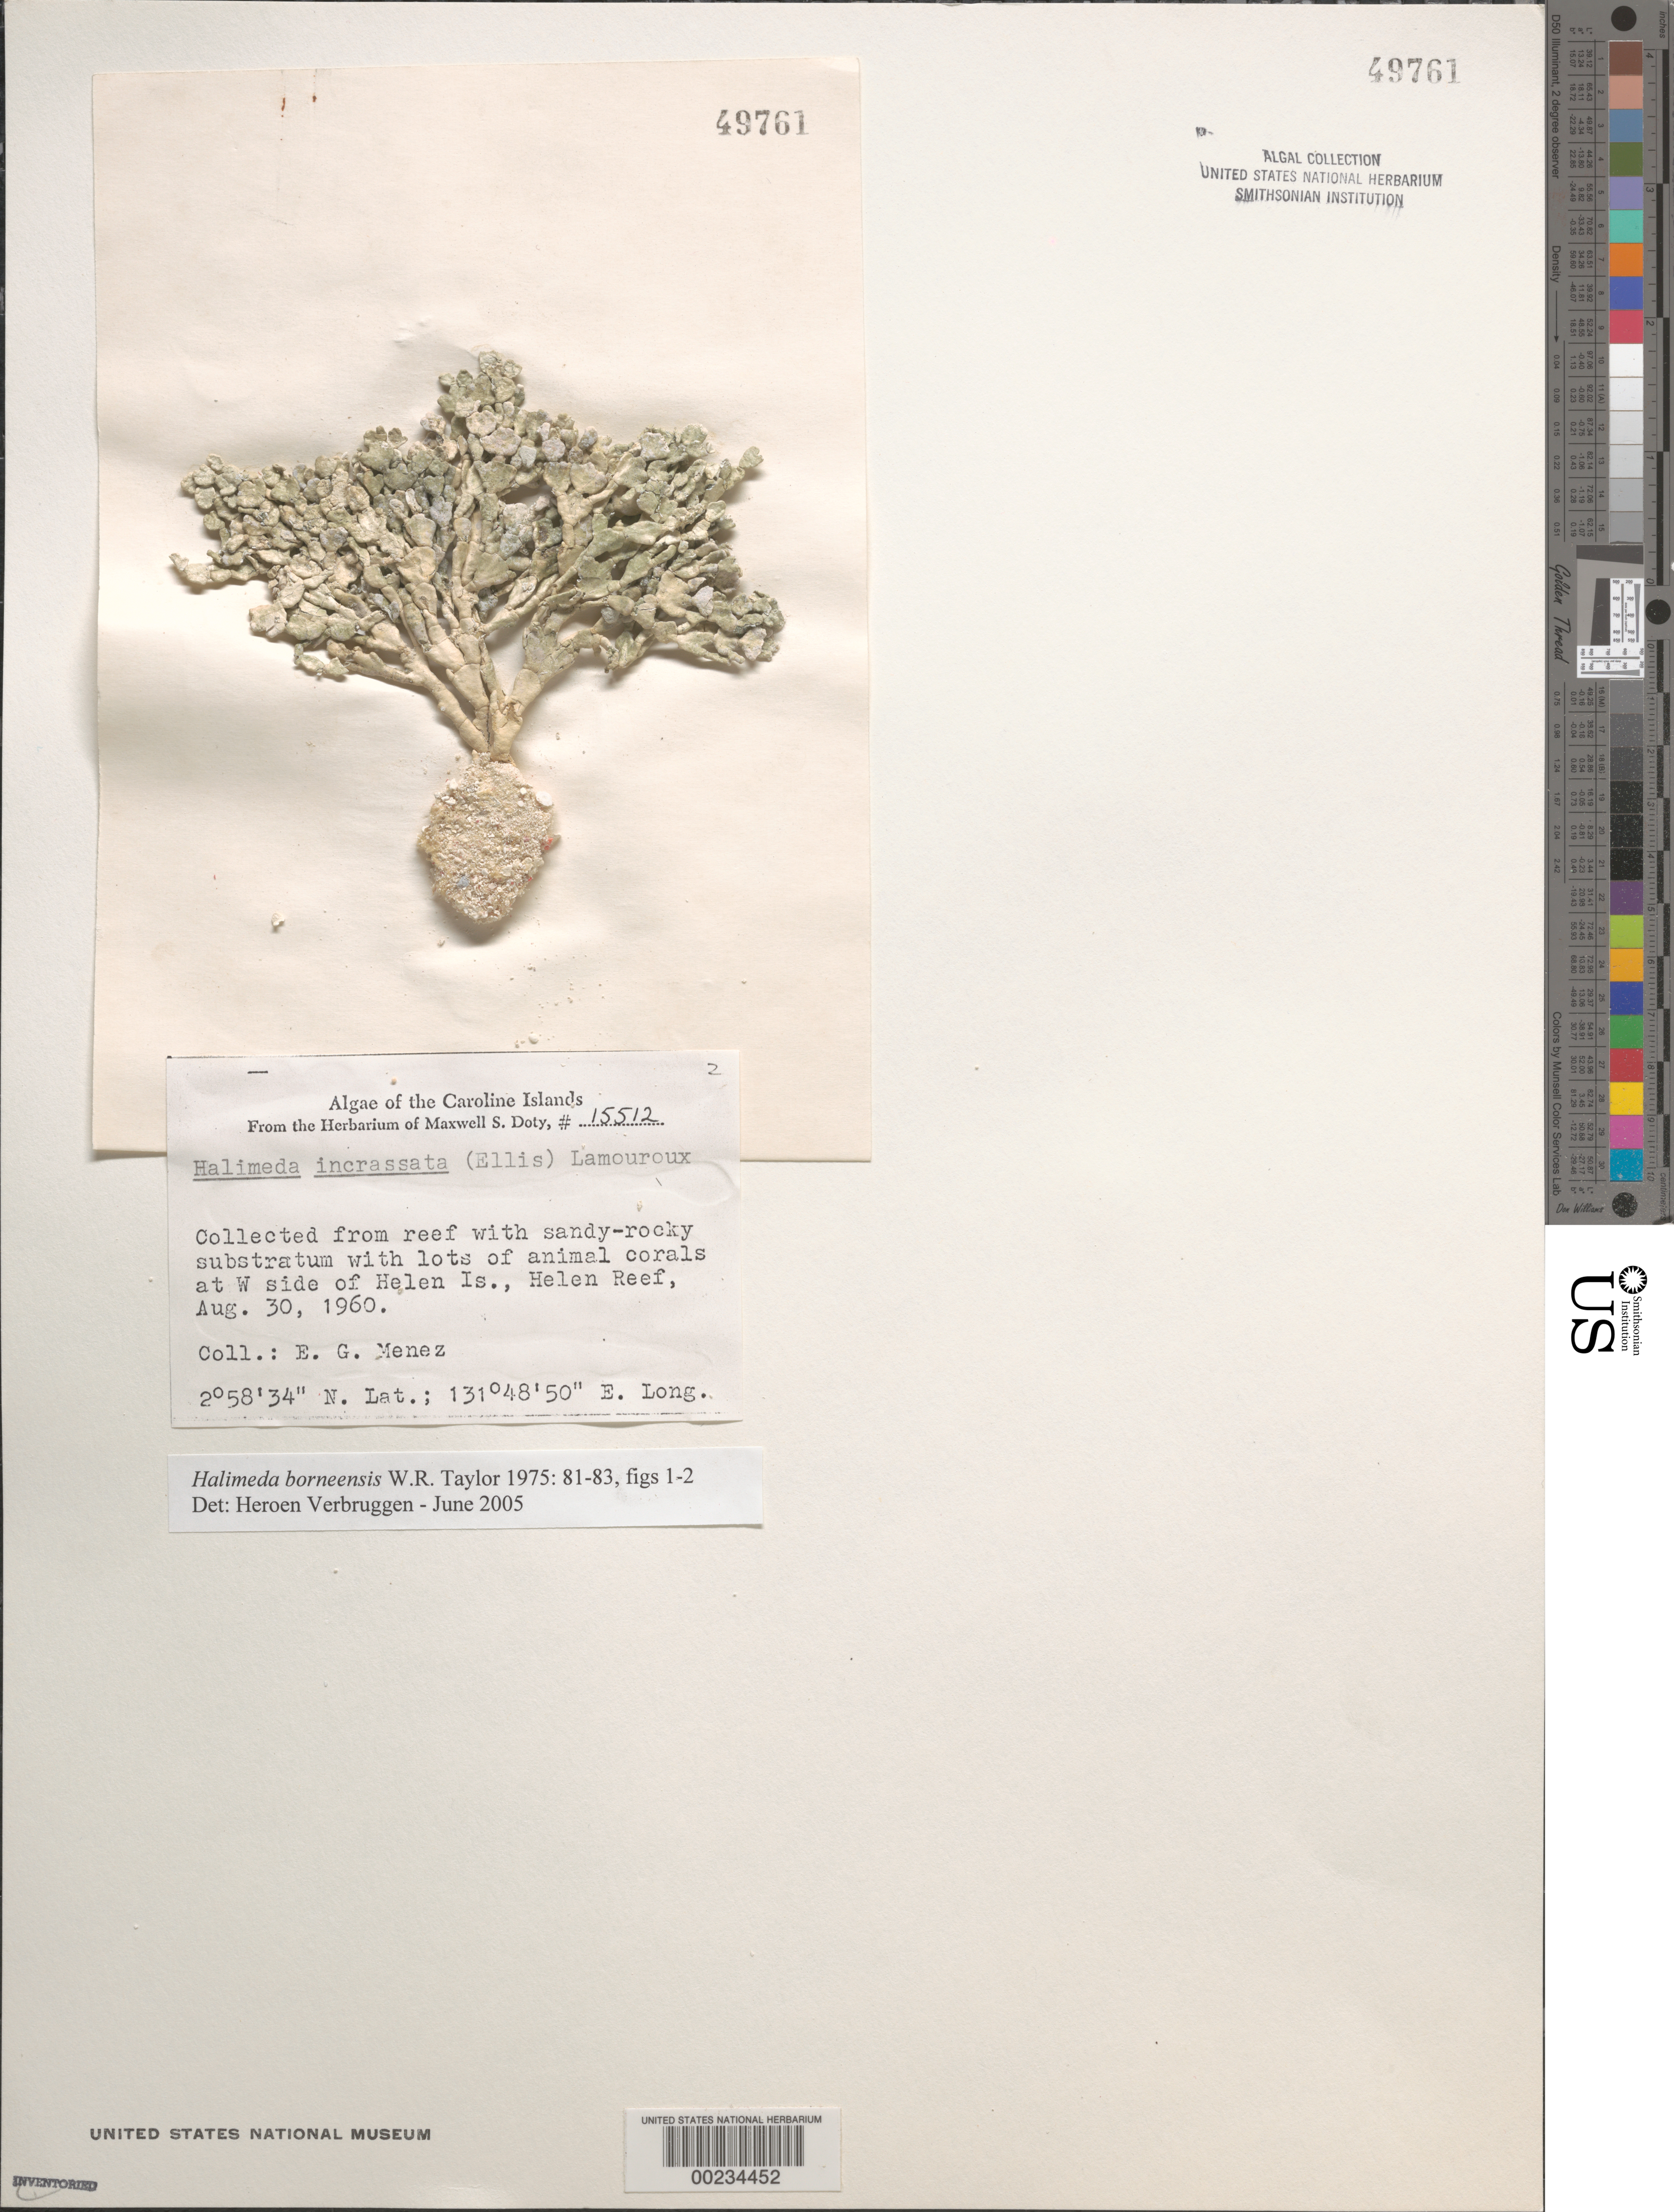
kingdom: Plantae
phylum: Chlorophyta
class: Ulvophyceae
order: Bryopsidales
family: Halimedaceae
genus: Halimeda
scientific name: Halimeda borneensis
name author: W.R. Taylor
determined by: Verbruggen, H.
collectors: Meñez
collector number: MSD 15512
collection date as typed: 30 Aug 1960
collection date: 1960-08-30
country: Palau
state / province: Belau Outliers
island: Helen Atoll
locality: Helen Reef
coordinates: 2 58' 34" N, 131 48' 50" E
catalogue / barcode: US 49761